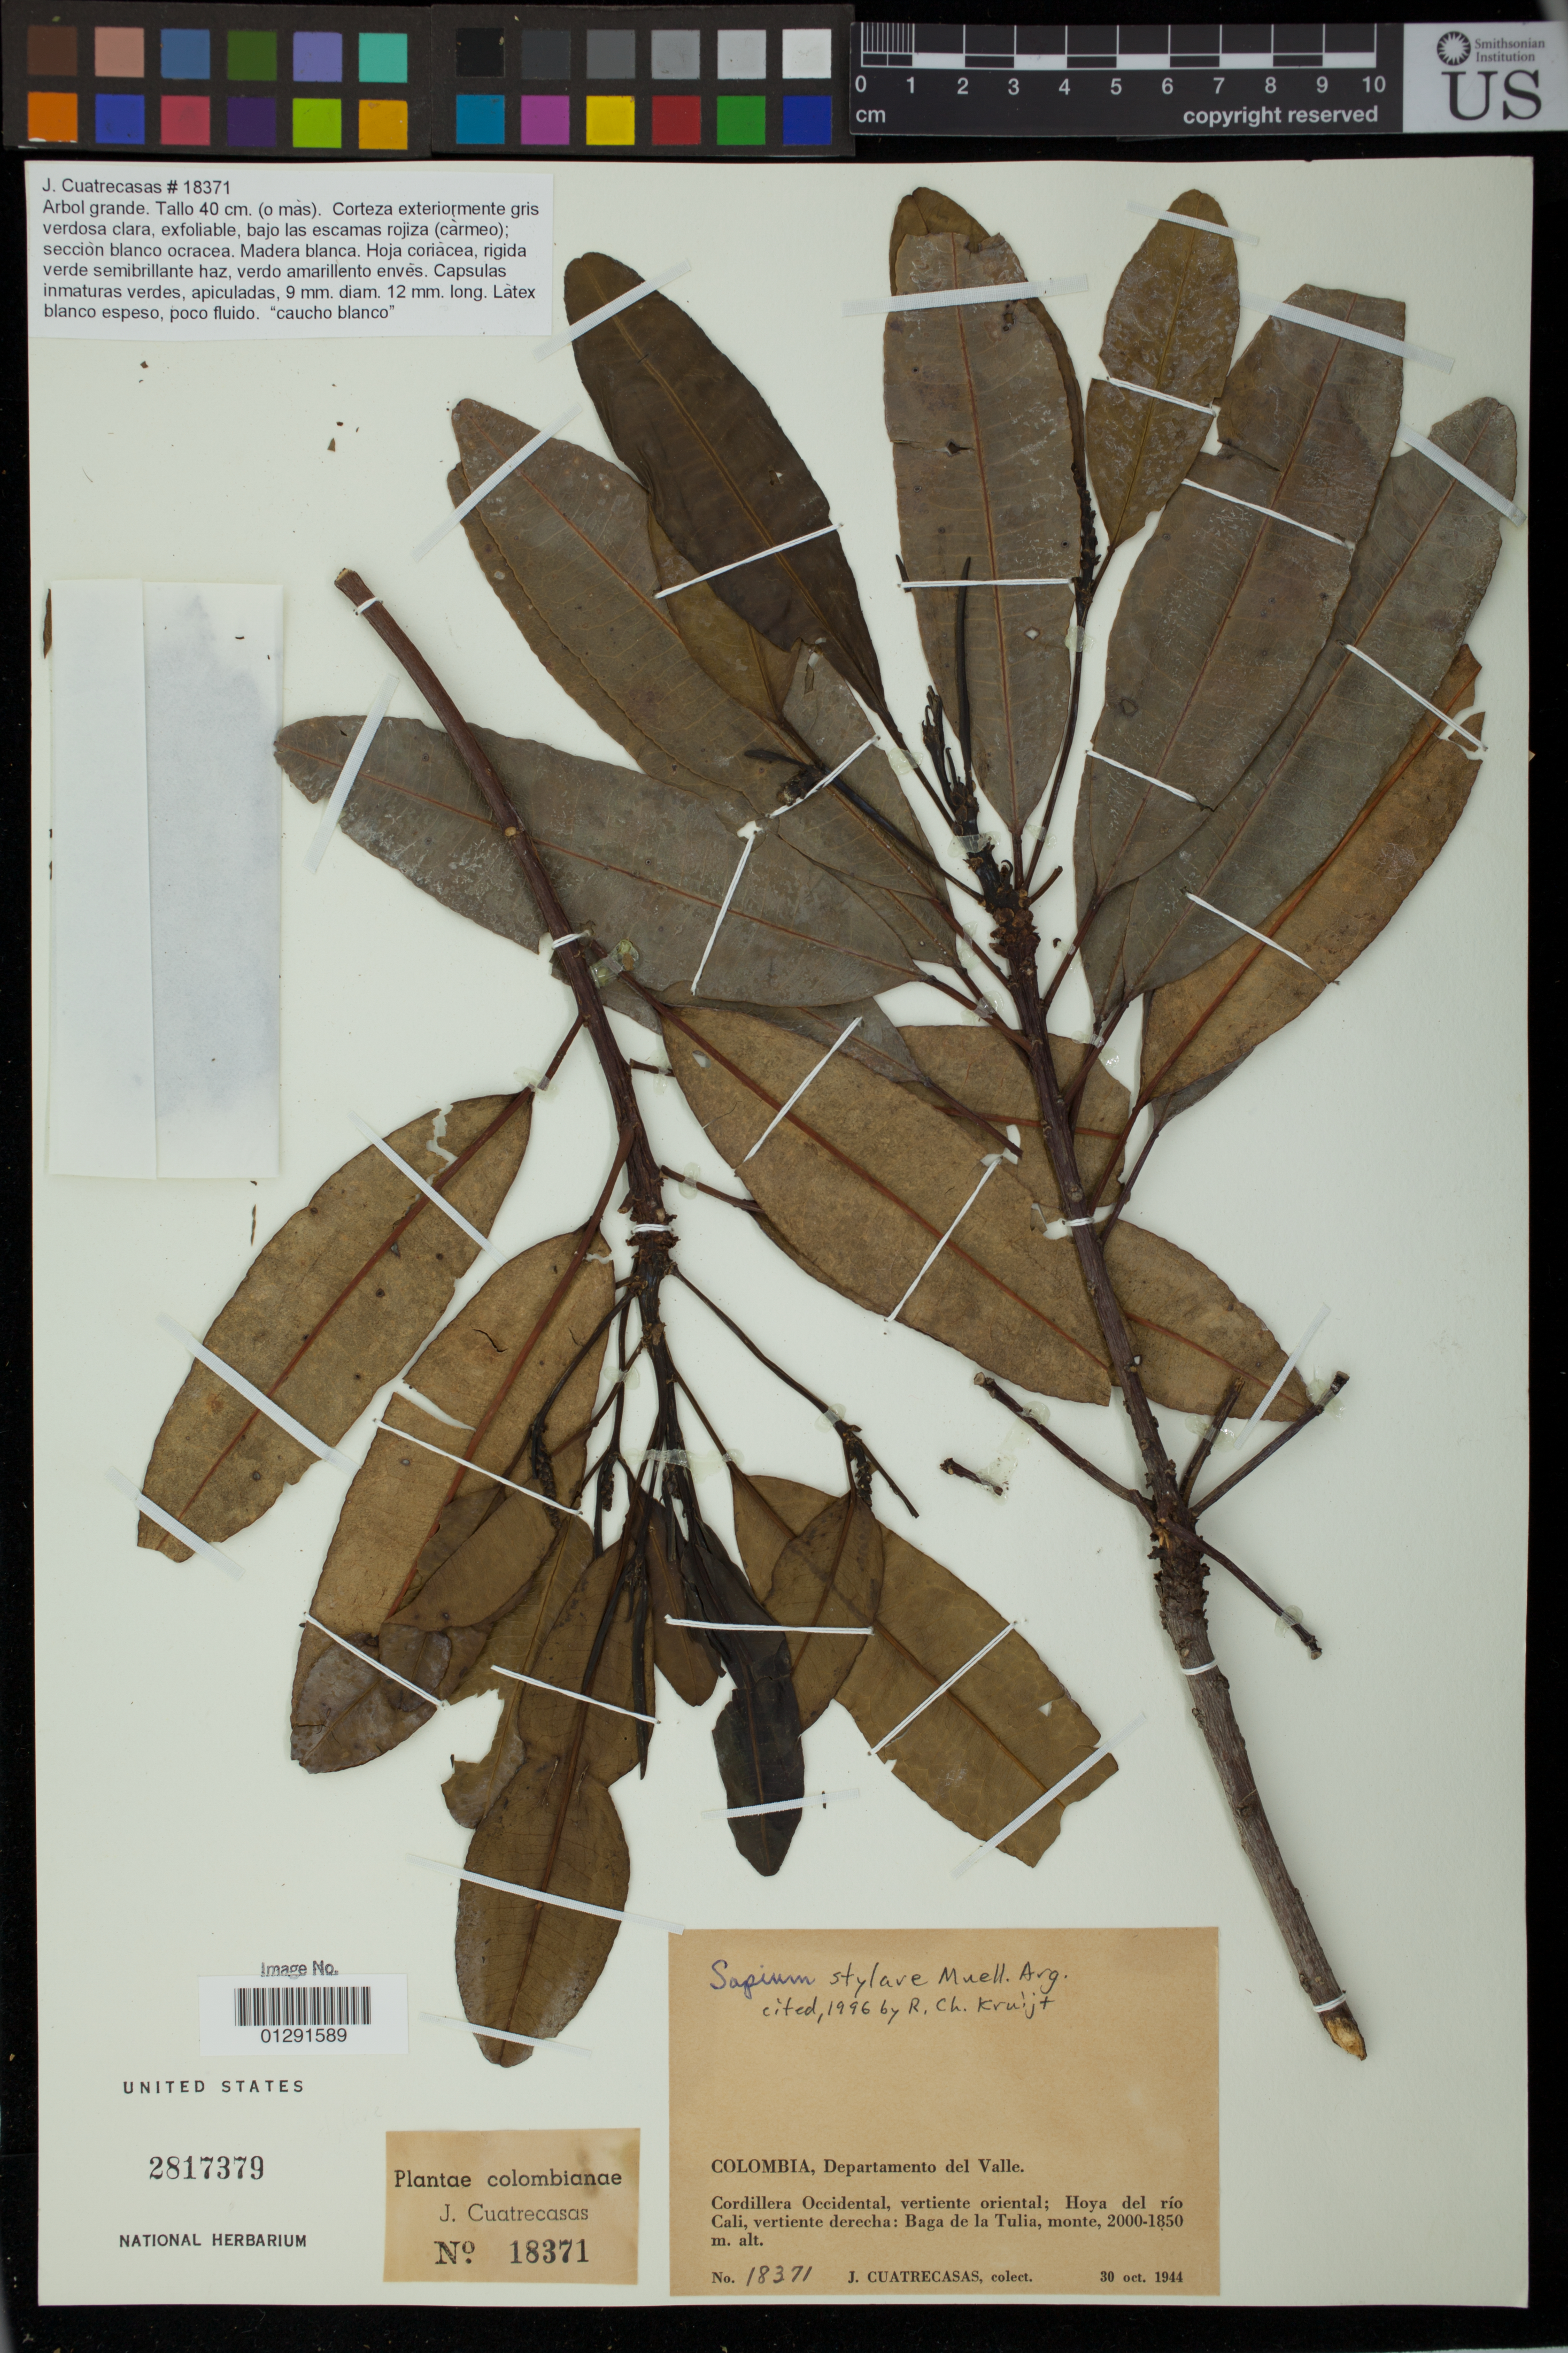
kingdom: Plantae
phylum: Tracheophyta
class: Magnoliopsida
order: Malpighiales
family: Euphorbiaceae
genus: Sapium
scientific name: Sapium stylare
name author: Müll. Arg.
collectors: J. Cuatrecasas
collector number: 18371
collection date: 1944-10-30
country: Colombia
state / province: Valle del Cauca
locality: Cordillera Occidental, vertiente oriental; Hoya del rio Cali, vertiente derecha: Baga de la Tulia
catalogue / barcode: US 2817379